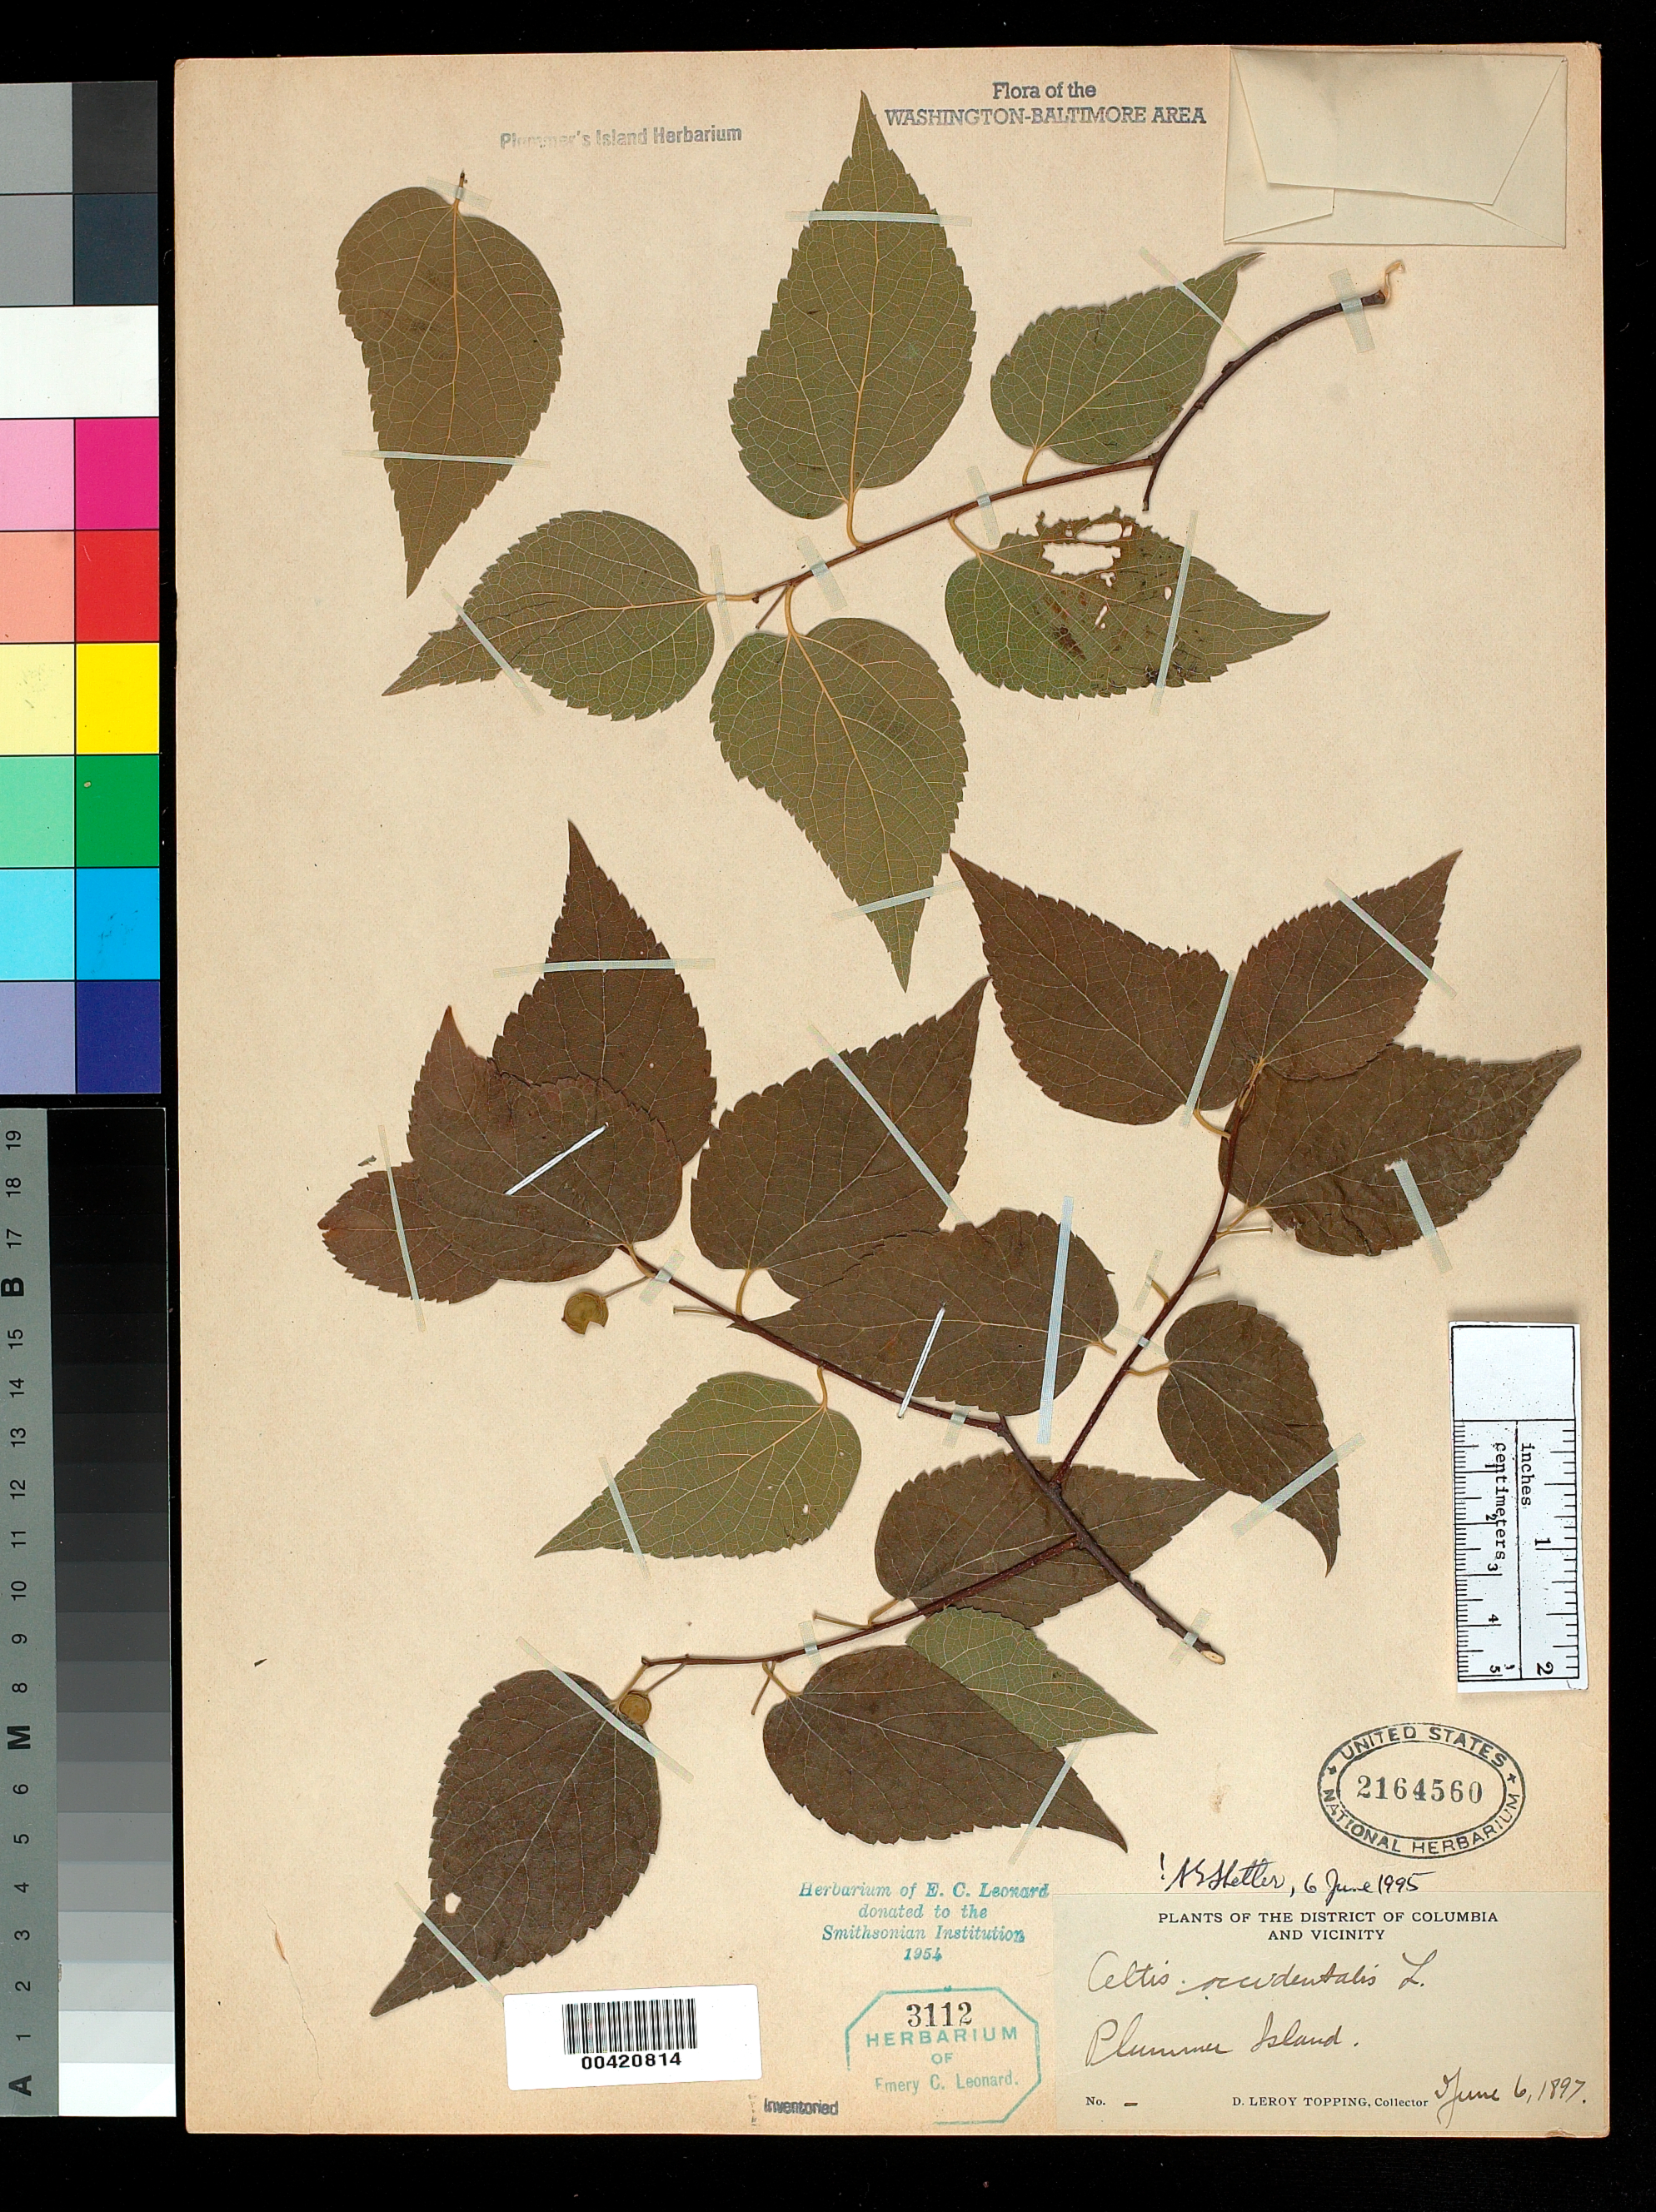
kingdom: Plantae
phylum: Tracheophyta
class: Magnoliopsida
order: Rosales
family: Cannabaceae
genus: Celtis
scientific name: Celtis occidentalis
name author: L.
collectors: D. L. Topping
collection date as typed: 06 Jun 1897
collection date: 1897-06-06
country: United States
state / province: Maryland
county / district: Montgomery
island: Plummers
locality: Plummer's Island C. & O. Canal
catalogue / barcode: US 2164560